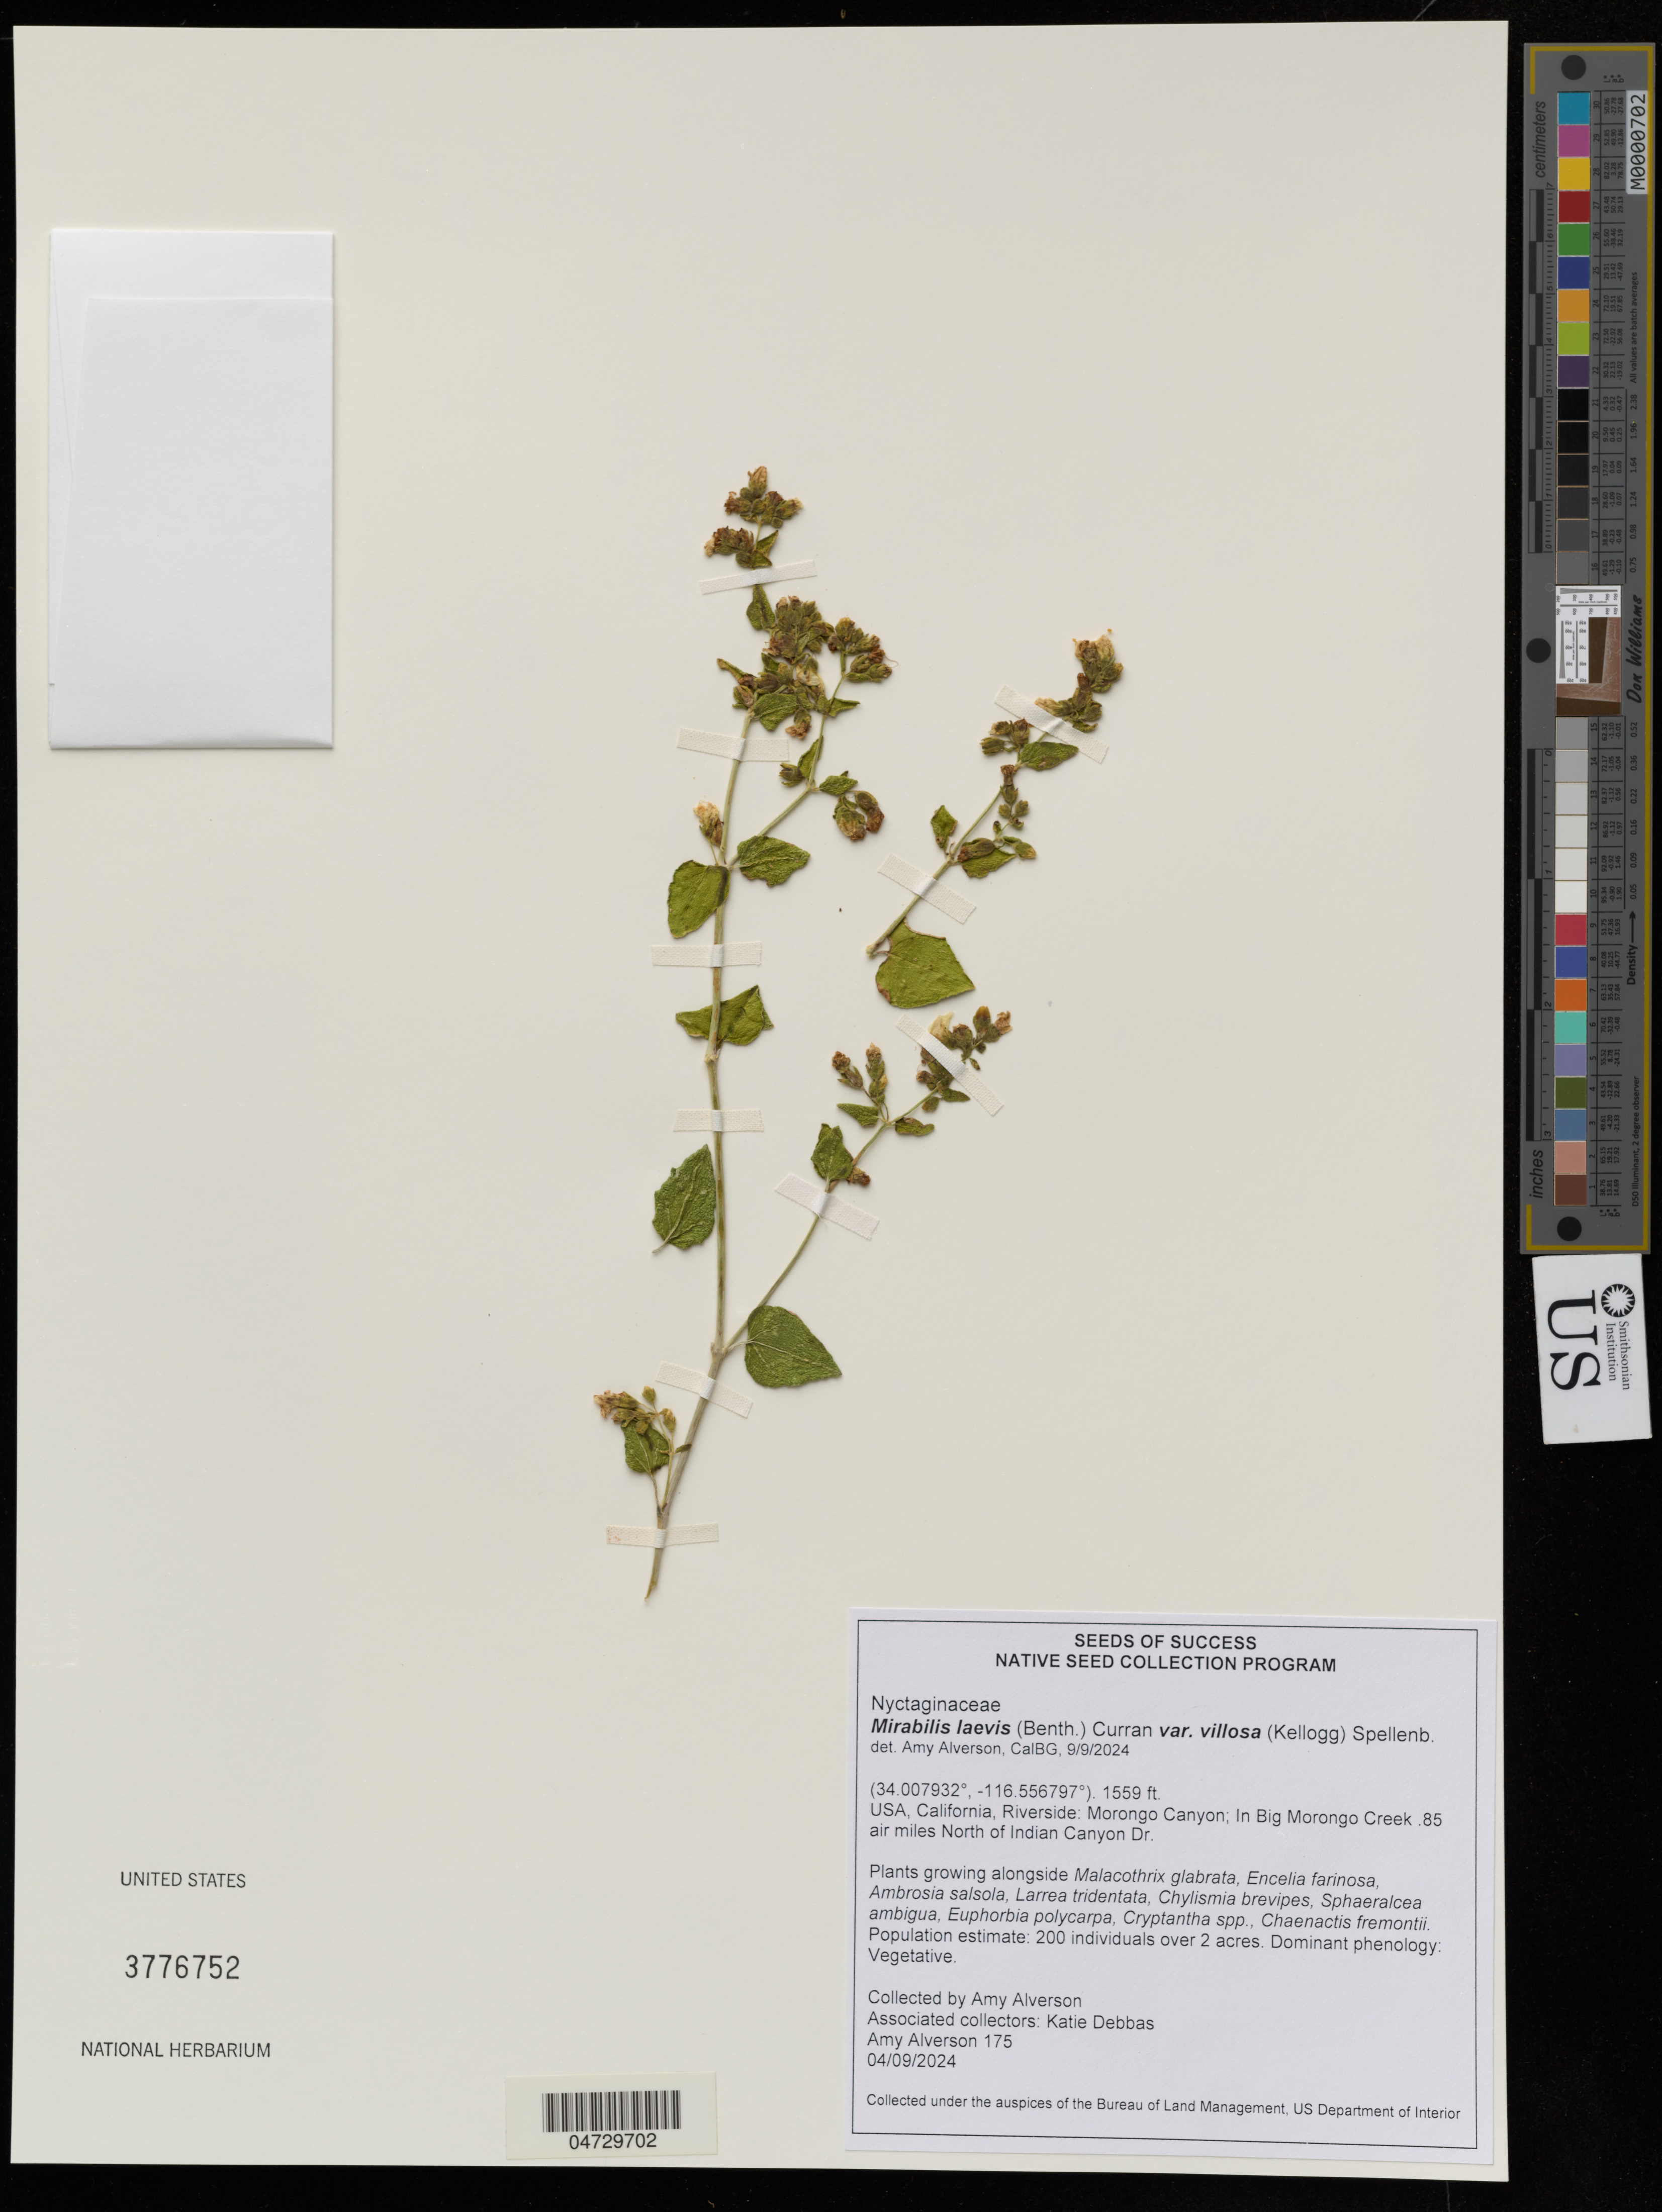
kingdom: Plantae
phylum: Tracheophyta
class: Magnoliopsida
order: Caryophyllales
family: Nyctaginaceae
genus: Mirabilis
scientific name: Mirabilis laevis var. villosa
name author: (Kellogg) Spellenb.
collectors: A. Alverson & K. Debbas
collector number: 175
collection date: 2024-04-09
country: United States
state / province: California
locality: Riverside: Morongo Canyon; In Big Morongo Creek .85 air miles North of Indian Canyon Dr.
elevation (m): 475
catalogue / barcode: US 3776752